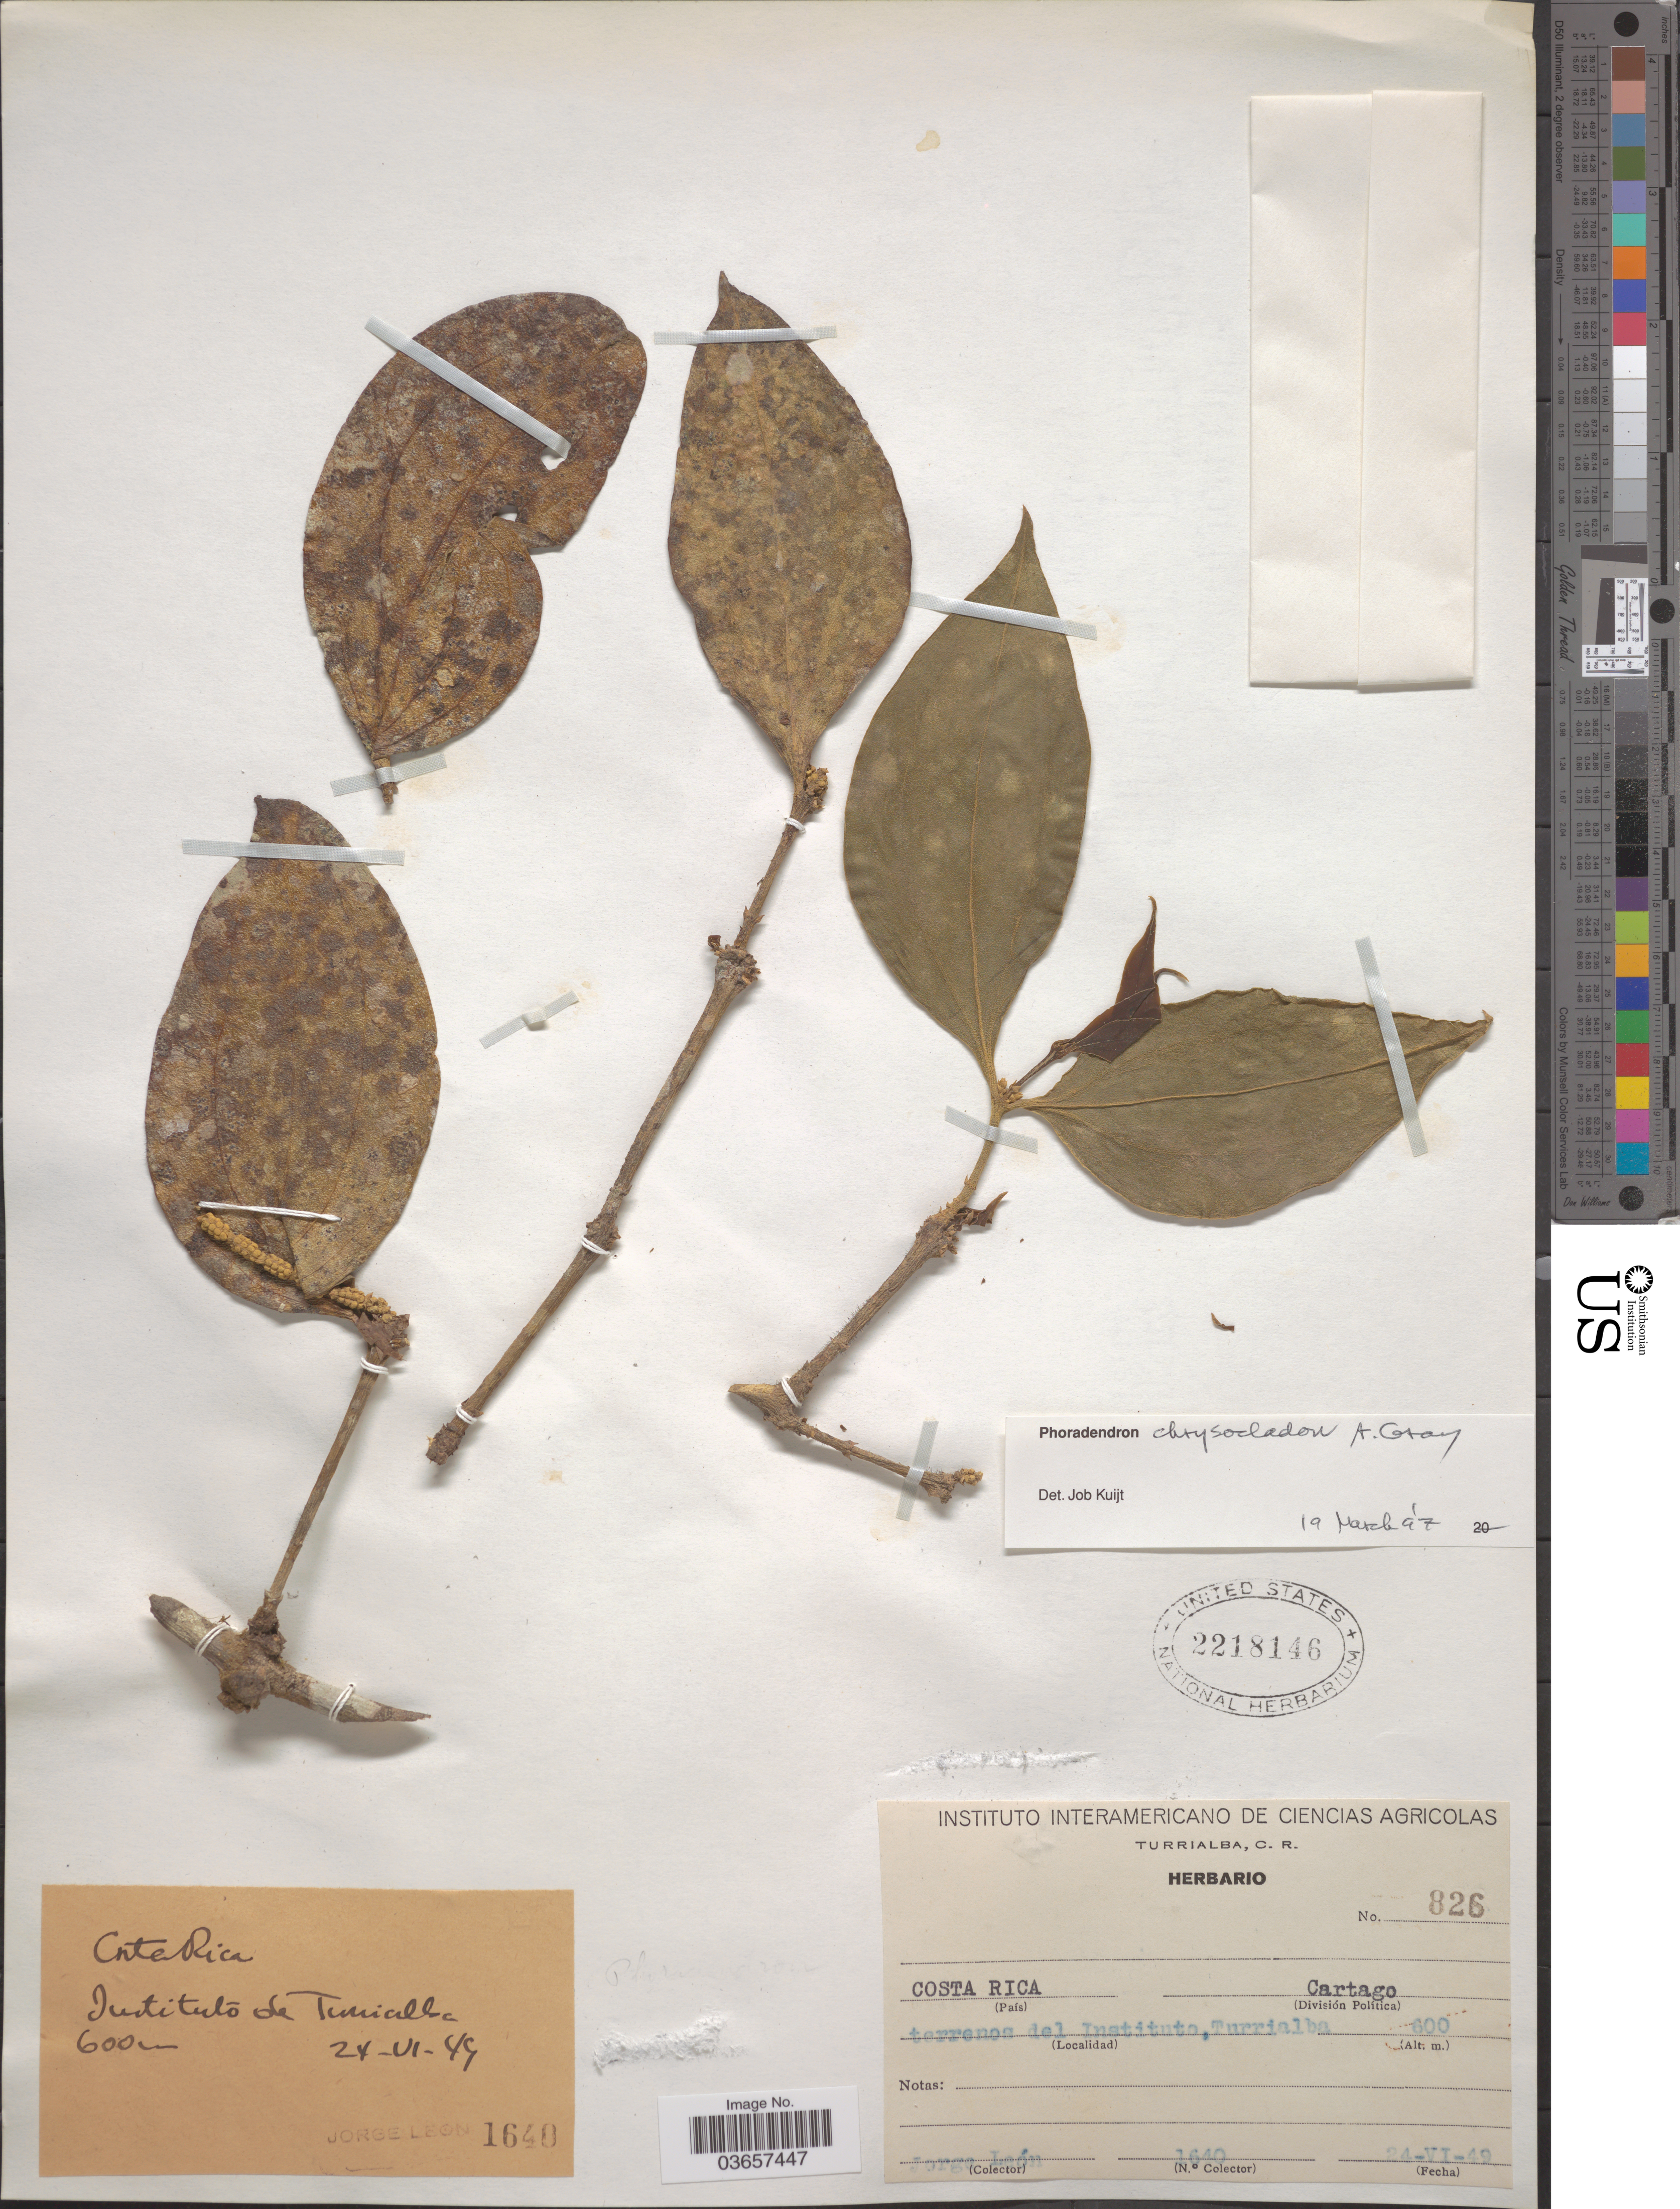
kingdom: Plantae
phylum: Tracheophyta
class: Magnoliopsida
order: Santalales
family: Viscaceae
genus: Phoradendron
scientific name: Phoradendron chrysocladon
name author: A. Gray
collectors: J. León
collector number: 1640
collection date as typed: Transcribed d/m/y: 24/6/49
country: Costa Rica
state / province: Cartago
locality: Terrenos del Instituto, Turrialba.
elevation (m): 600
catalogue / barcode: US 2218146